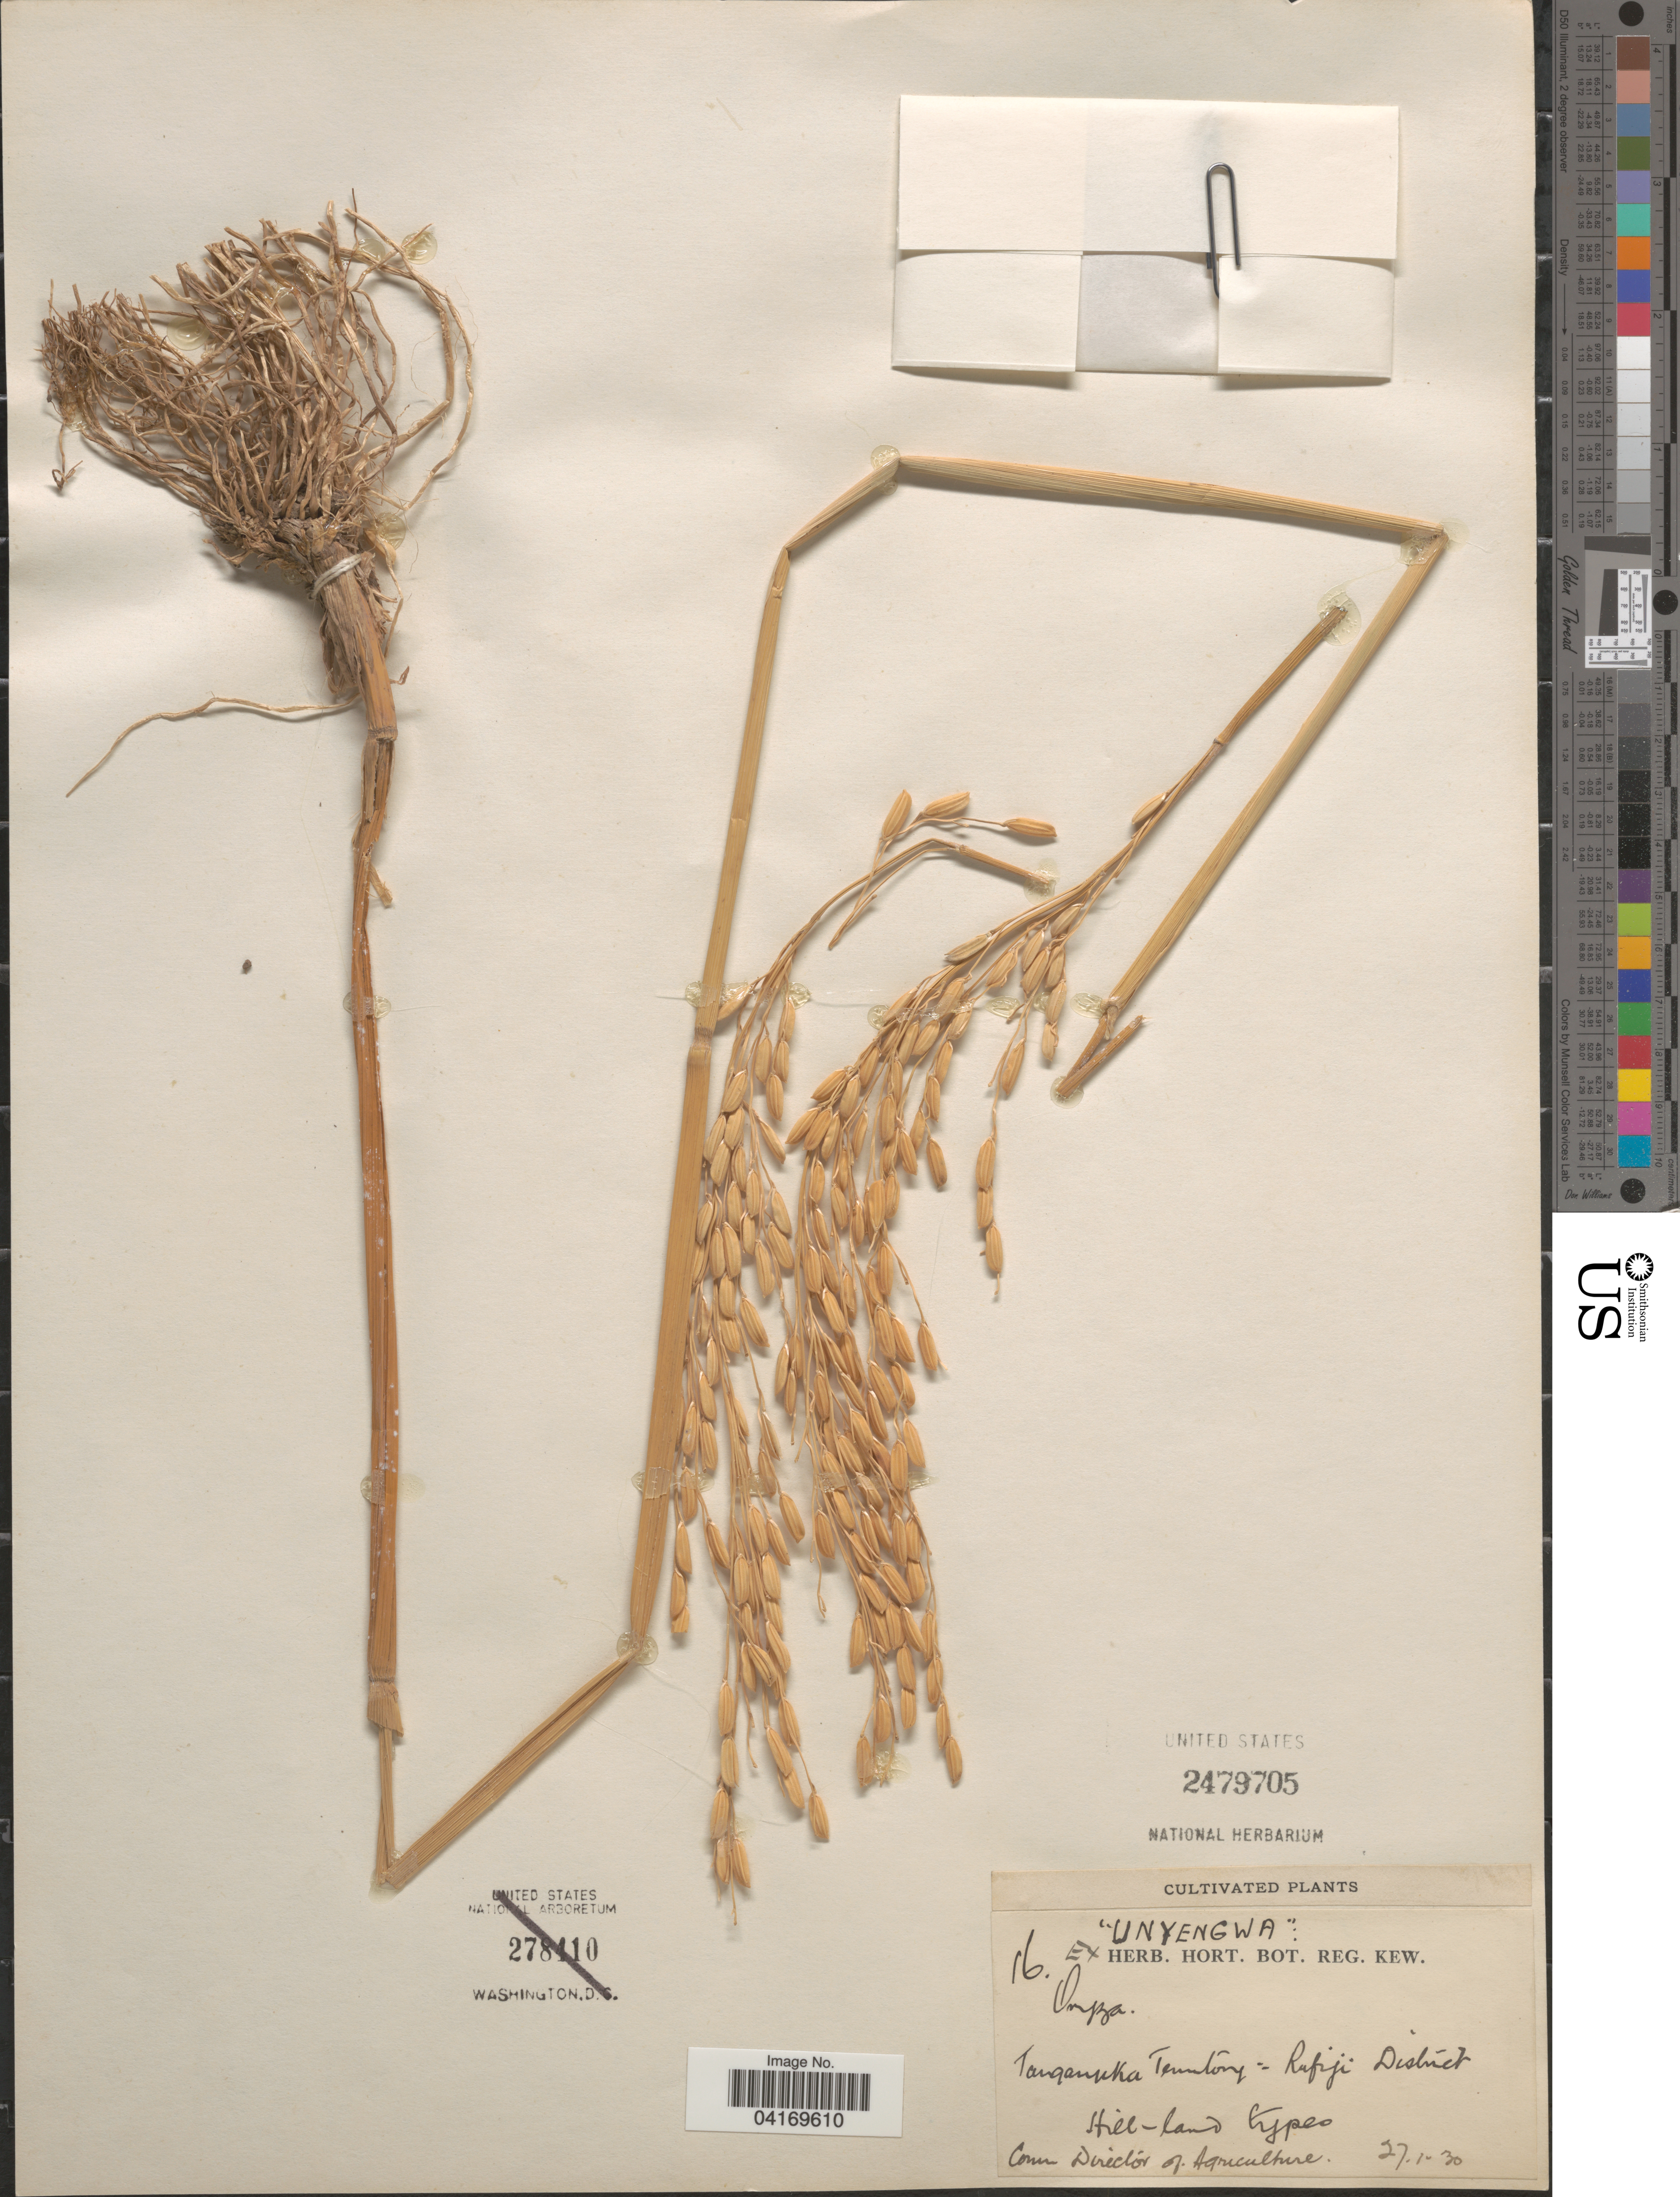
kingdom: Plantae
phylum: Tracheophyta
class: Liliopsida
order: Poales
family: Poaceae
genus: Oryza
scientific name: Oryza sp.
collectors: ex herb. Hort. Reg. Kew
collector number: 16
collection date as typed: Transcribed d/m/y: 27/1/30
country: Tanzania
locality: Tanganyika Territory: Rufiji District.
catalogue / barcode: US 2479705